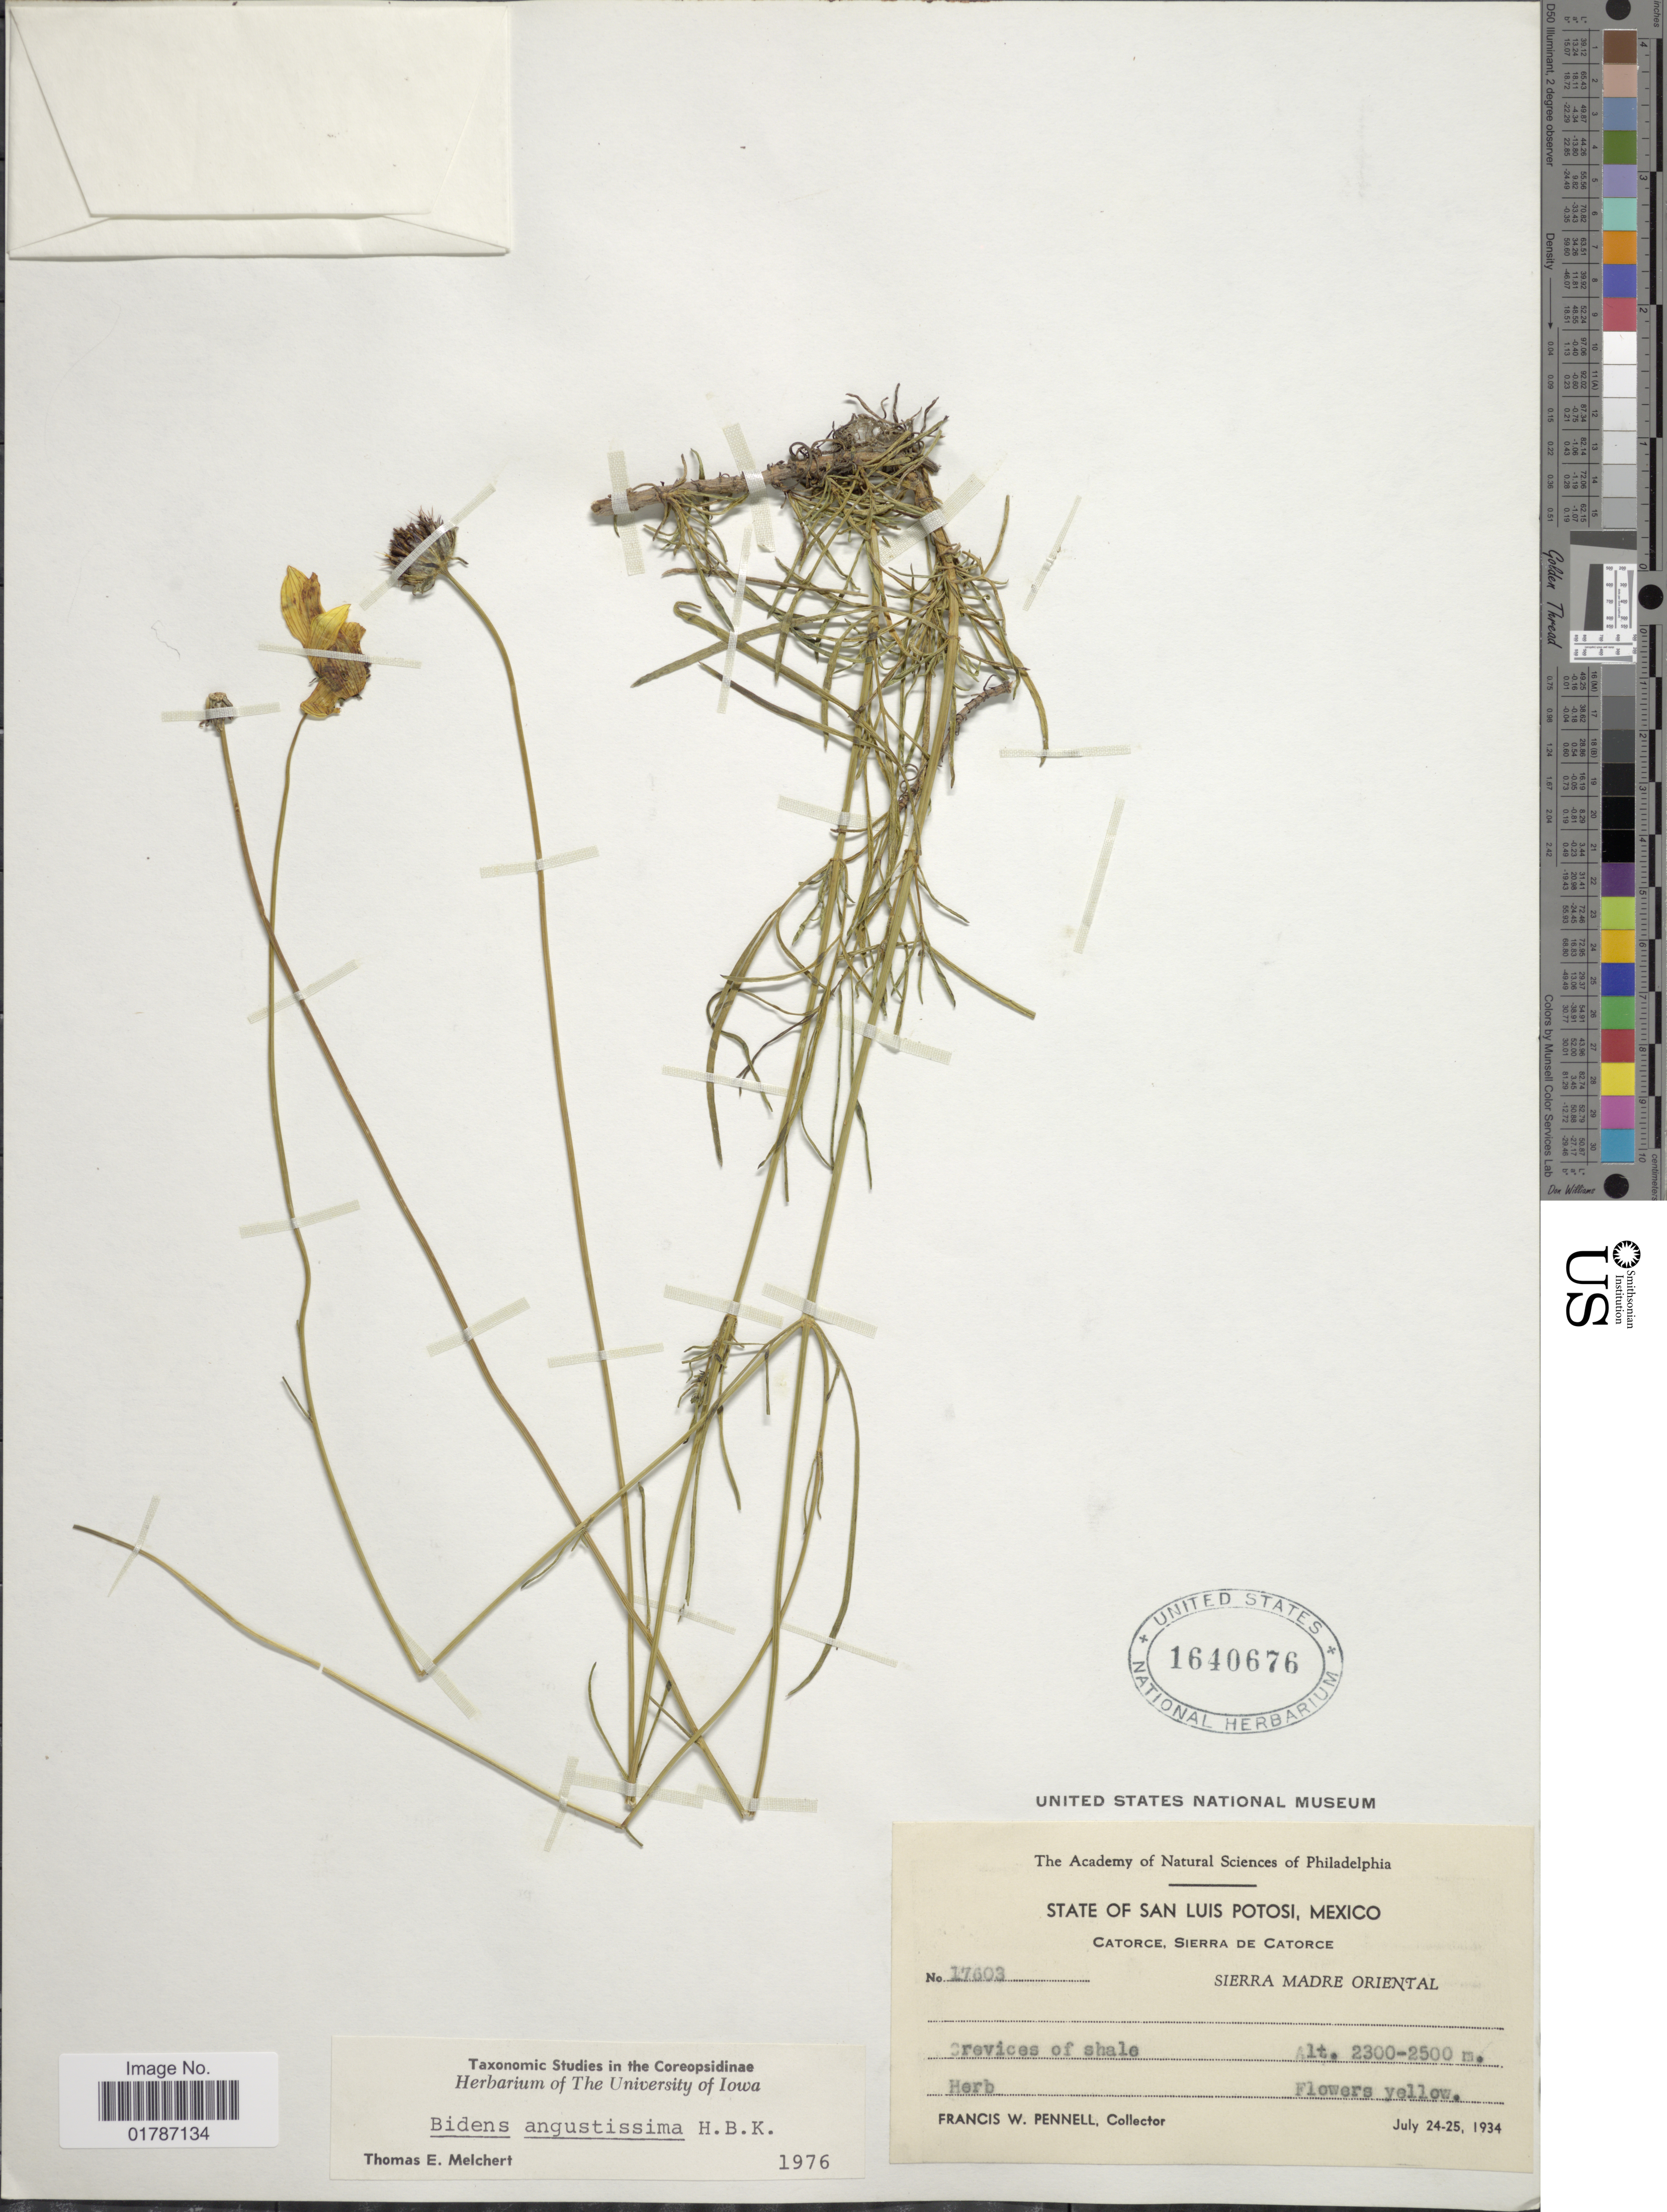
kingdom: Plantae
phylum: Tracheophyta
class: Magnoliopsida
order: Asterales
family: Asteraceae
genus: Bidens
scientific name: Bidens angustissima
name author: Kunth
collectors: F. W. Pennell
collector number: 17603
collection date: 1934-07-24/1934-07-25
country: Mexico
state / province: San Luis Potosí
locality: State of San Luis Potosi, Mexico, Catorce, Sierra De Catorce, Sierra Madre Oriental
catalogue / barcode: US 1640676